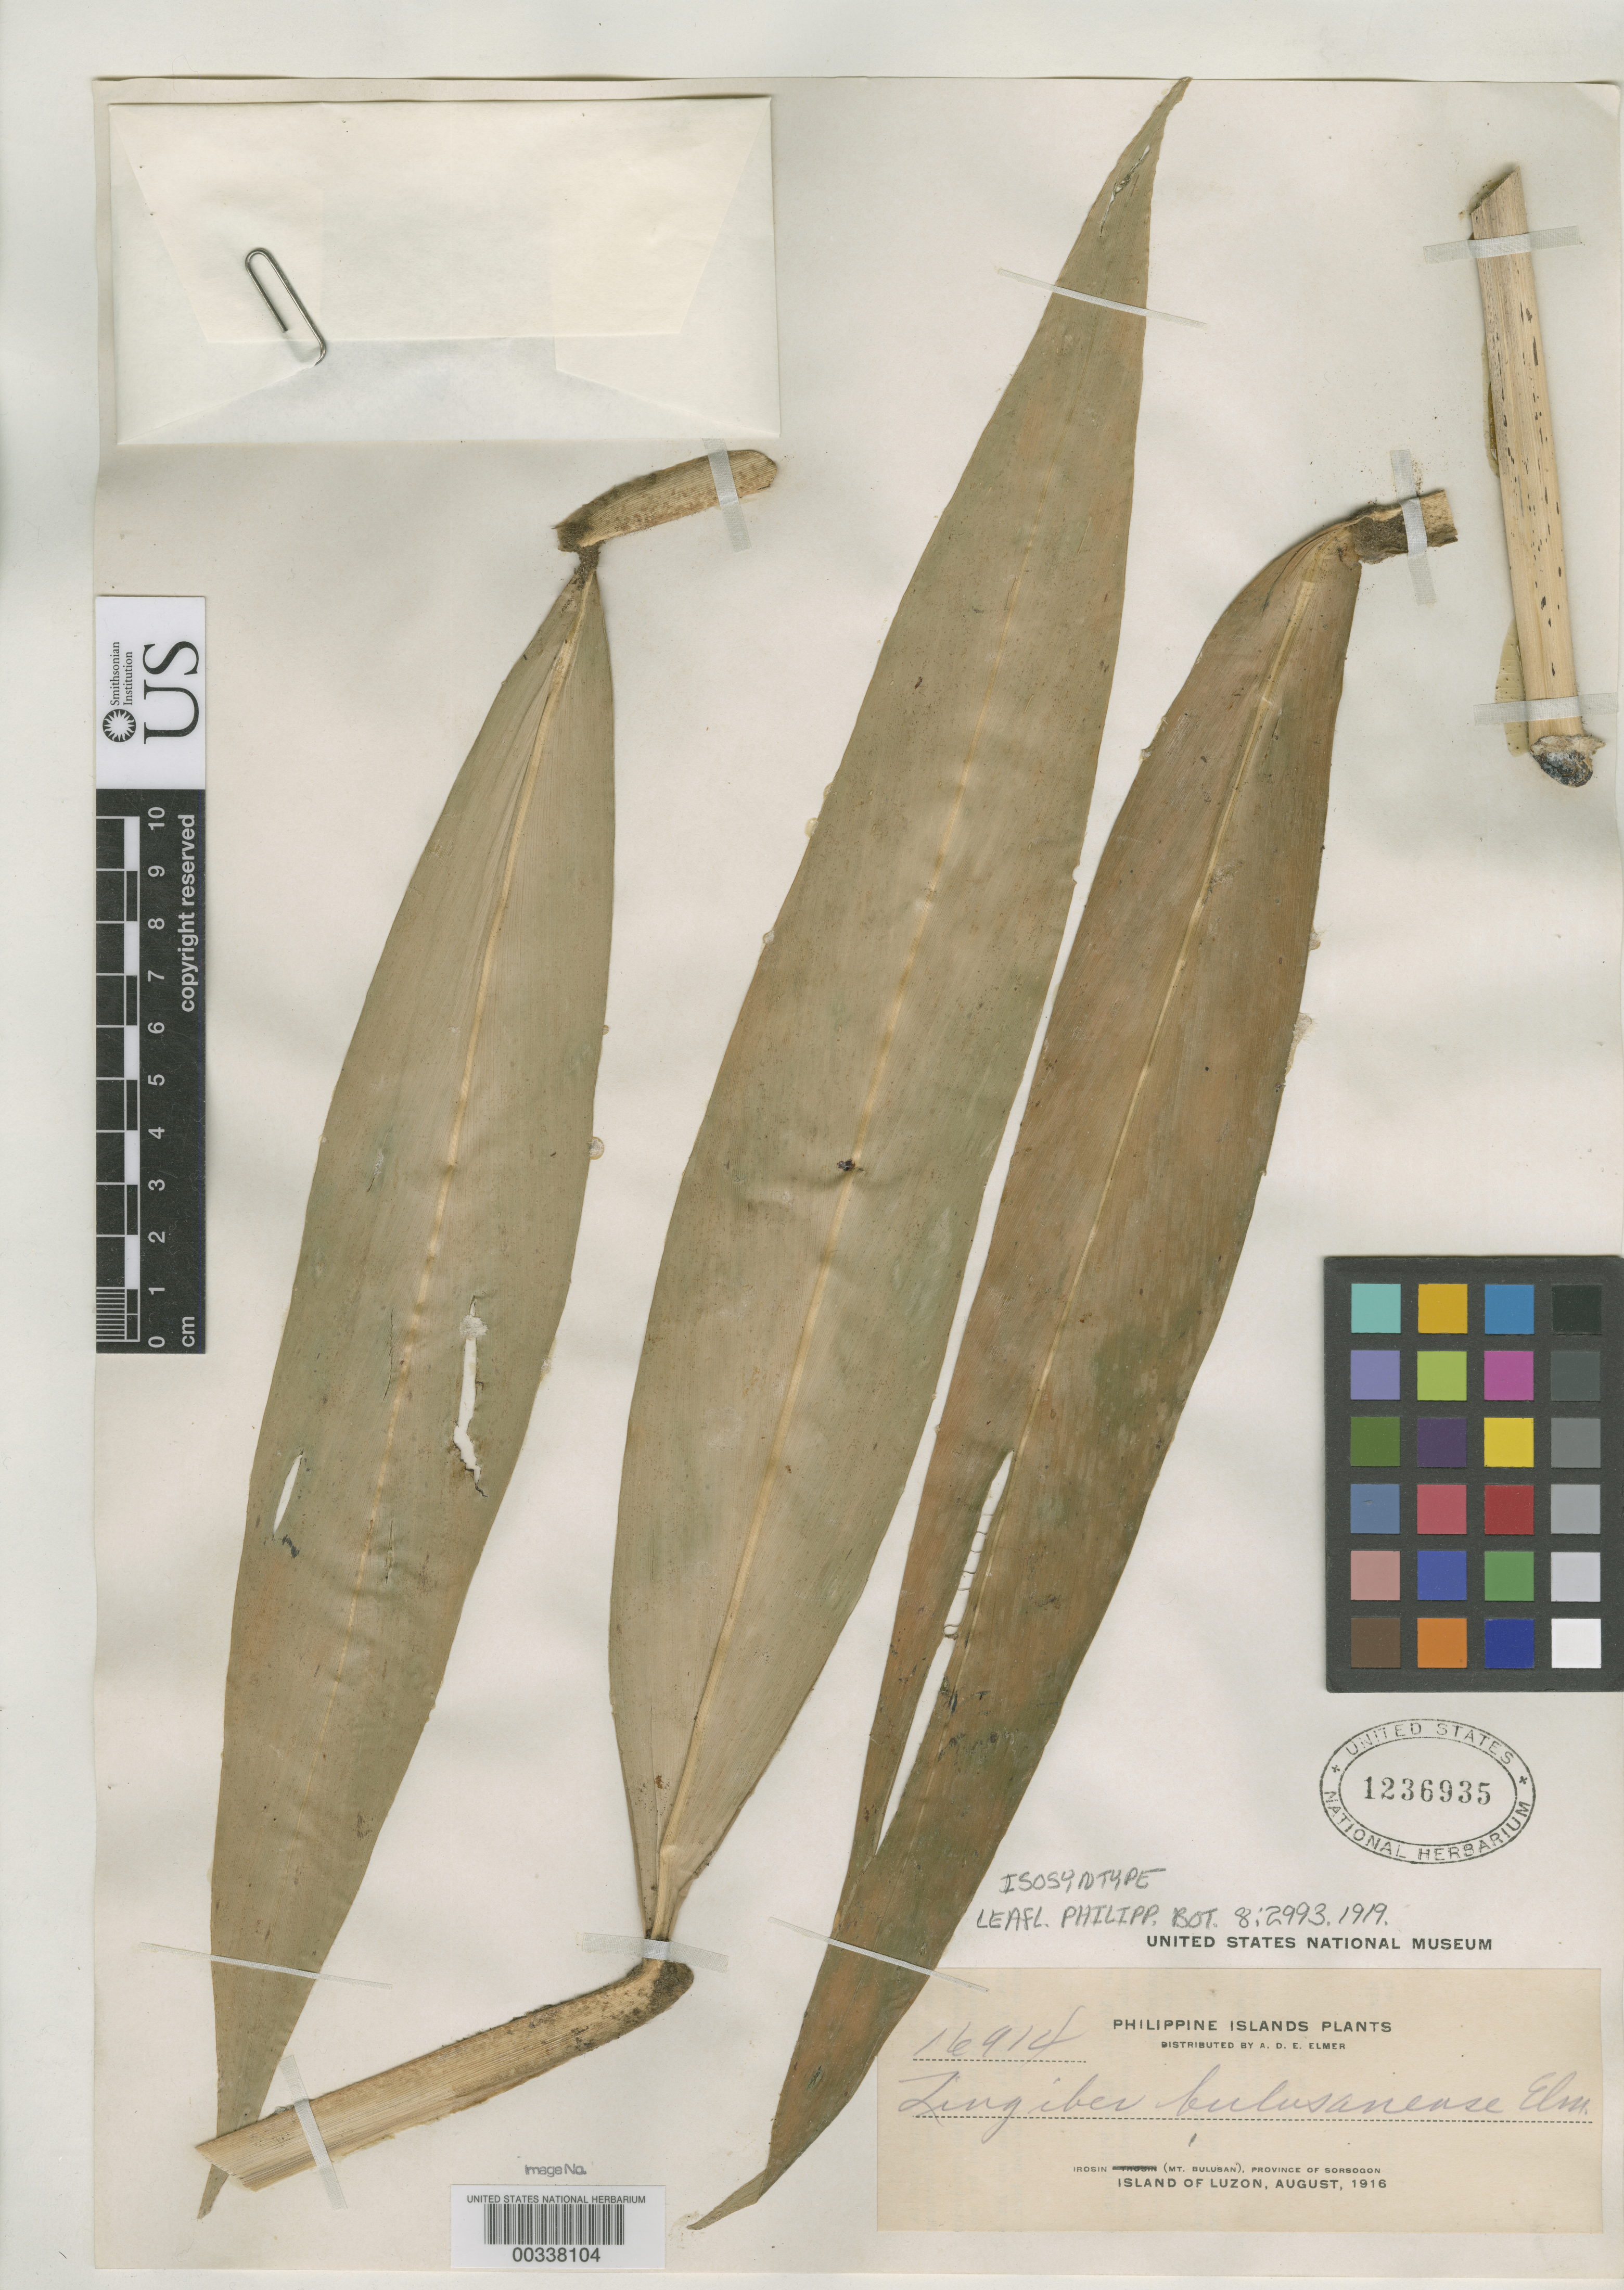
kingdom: Plantae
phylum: Tracheophyta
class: Liliopsida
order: Zingiberales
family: Zingiberaceae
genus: Zingiber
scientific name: Zingiber bulusanense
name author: Elmer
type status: Isosyntype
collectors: A. D. E. Elmer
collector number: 16914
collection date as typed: Aug 1916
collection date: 1916-08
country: Philippines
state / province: Bicol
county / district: Sorsogon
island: Luzon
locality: Irosin, Mt. Bulusan.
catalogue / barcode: US 1236935